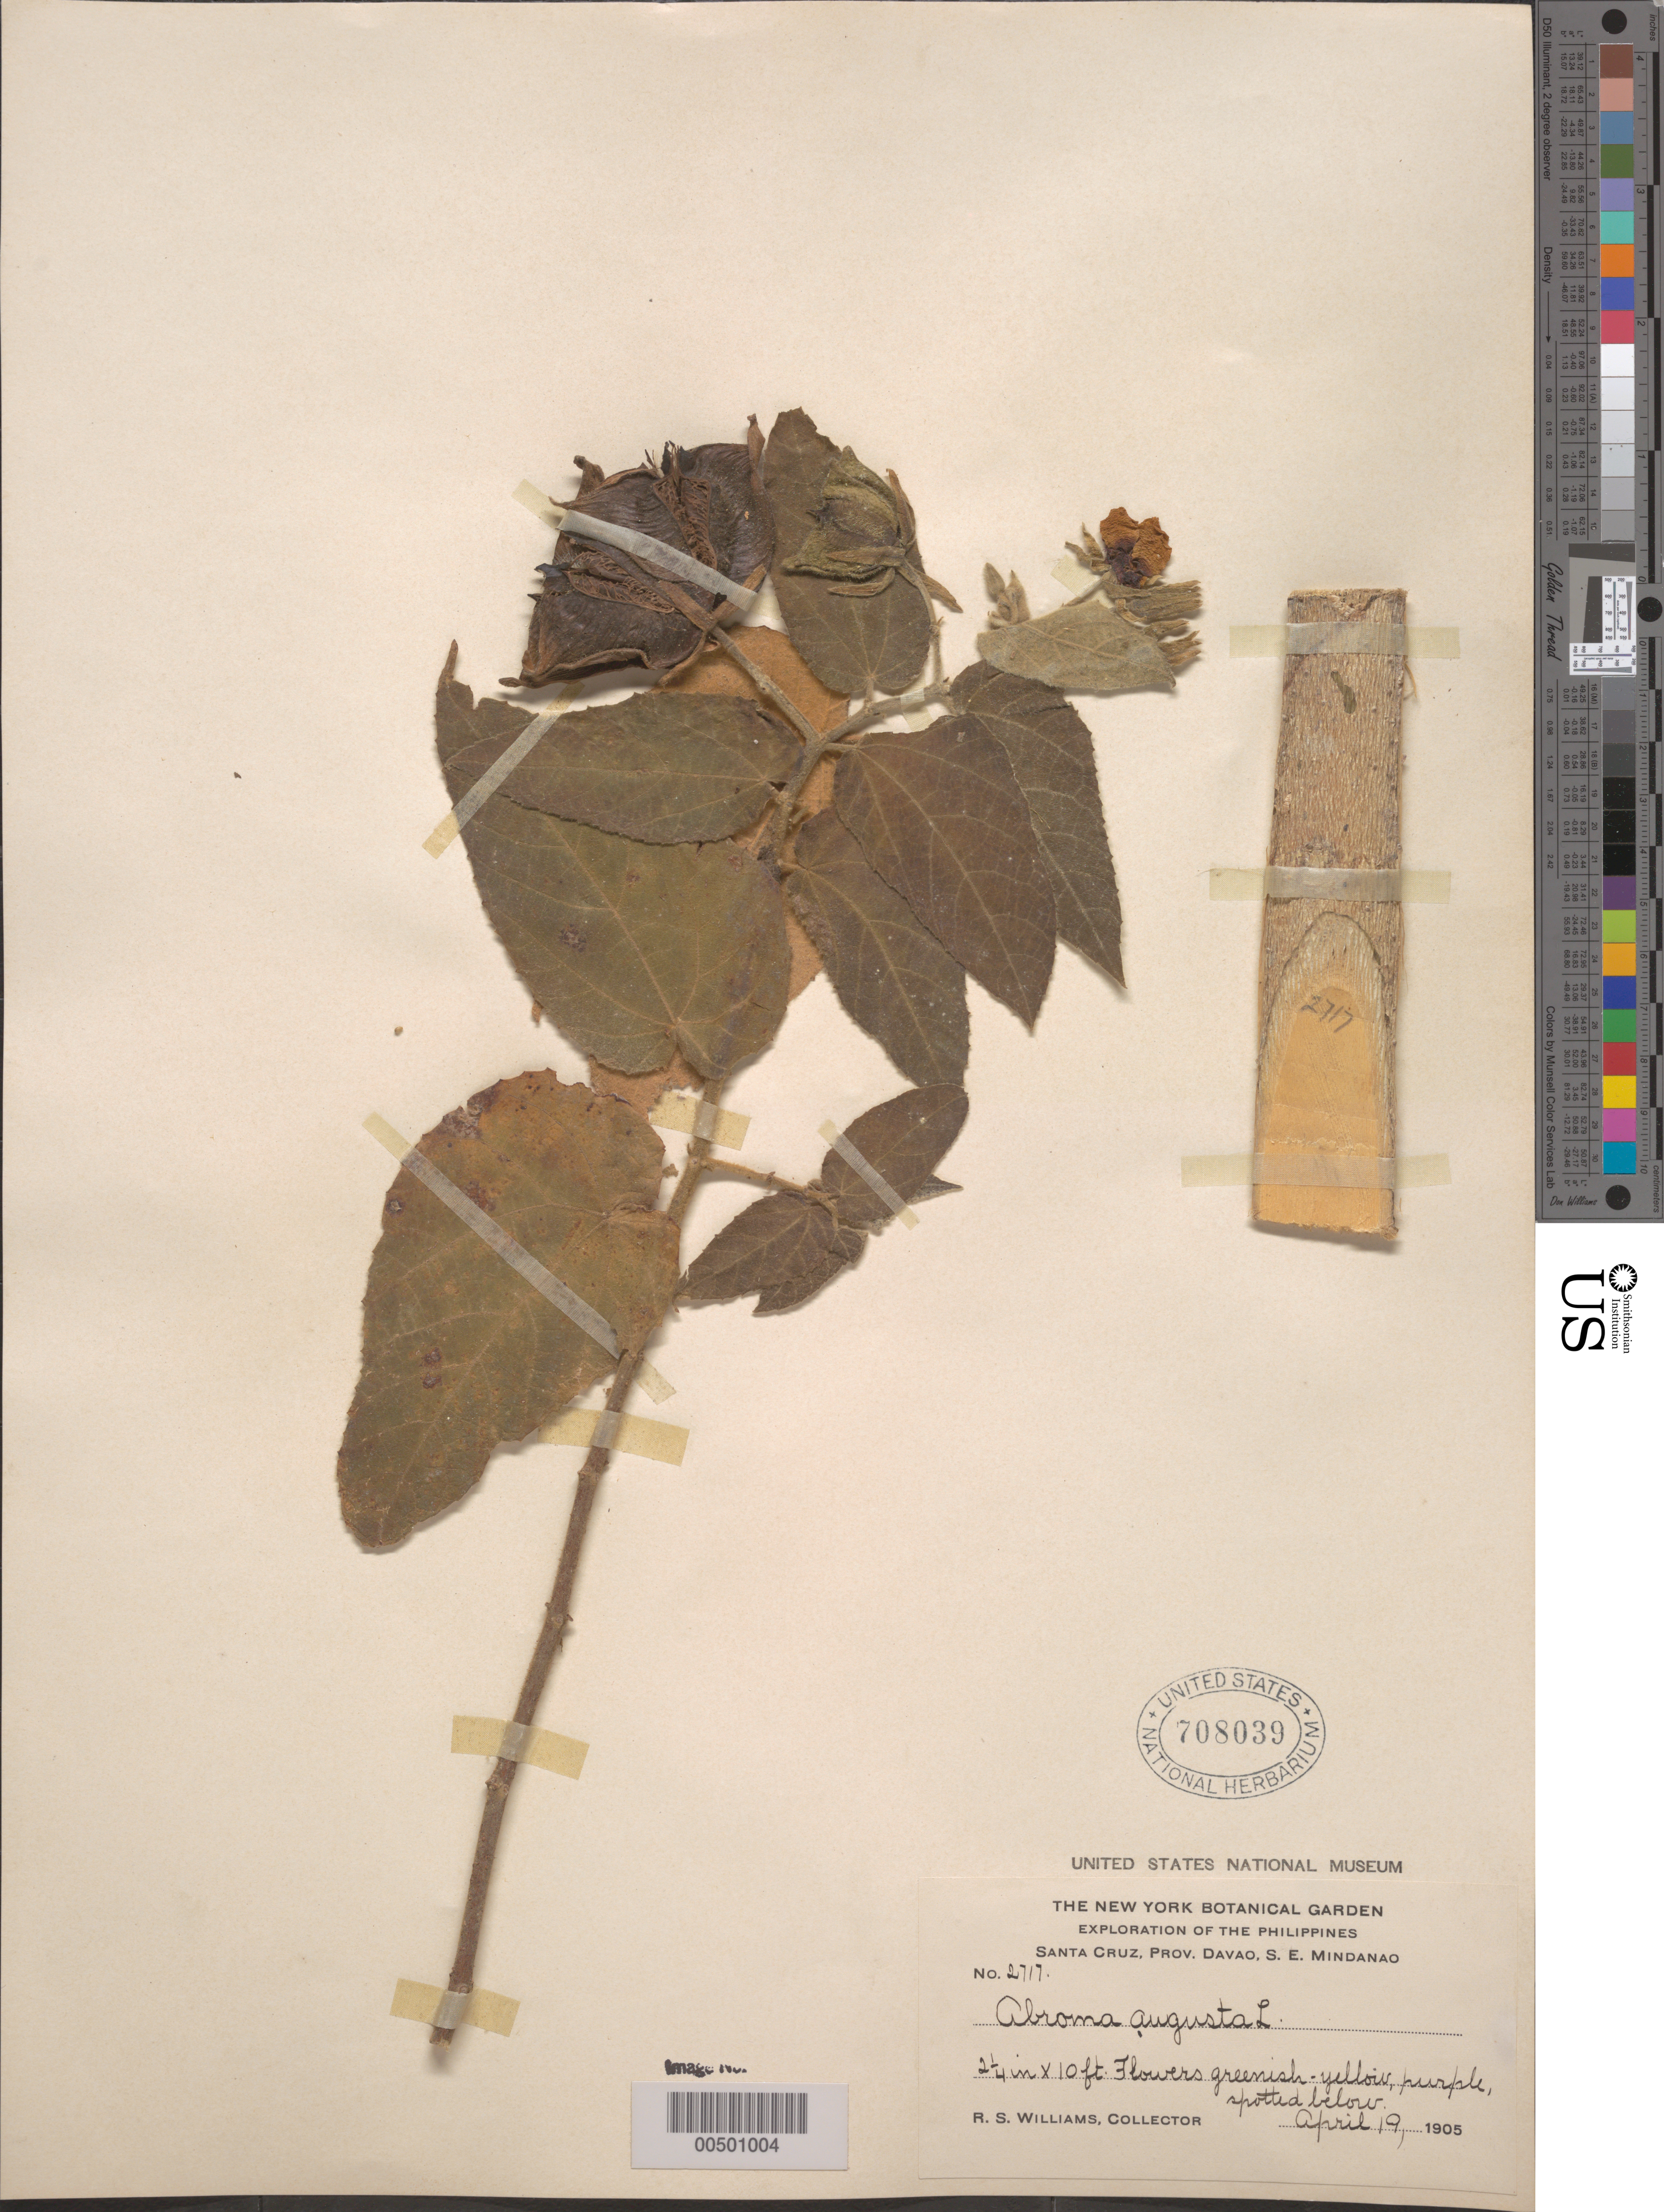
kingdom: Plantae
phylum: Tracheophyta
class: Magnoliopsida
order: Malvales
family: Malvaceae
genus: Abroma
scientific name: Abroma augusta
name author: (L.) L. f.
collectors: R. S. Williams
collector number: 2717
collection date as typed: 19 Apr 1905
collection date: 1905-04-19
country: Philippines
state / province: Davao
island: Mindanao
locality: Santa Cruz, SE Mindanao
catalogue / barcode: US 708039